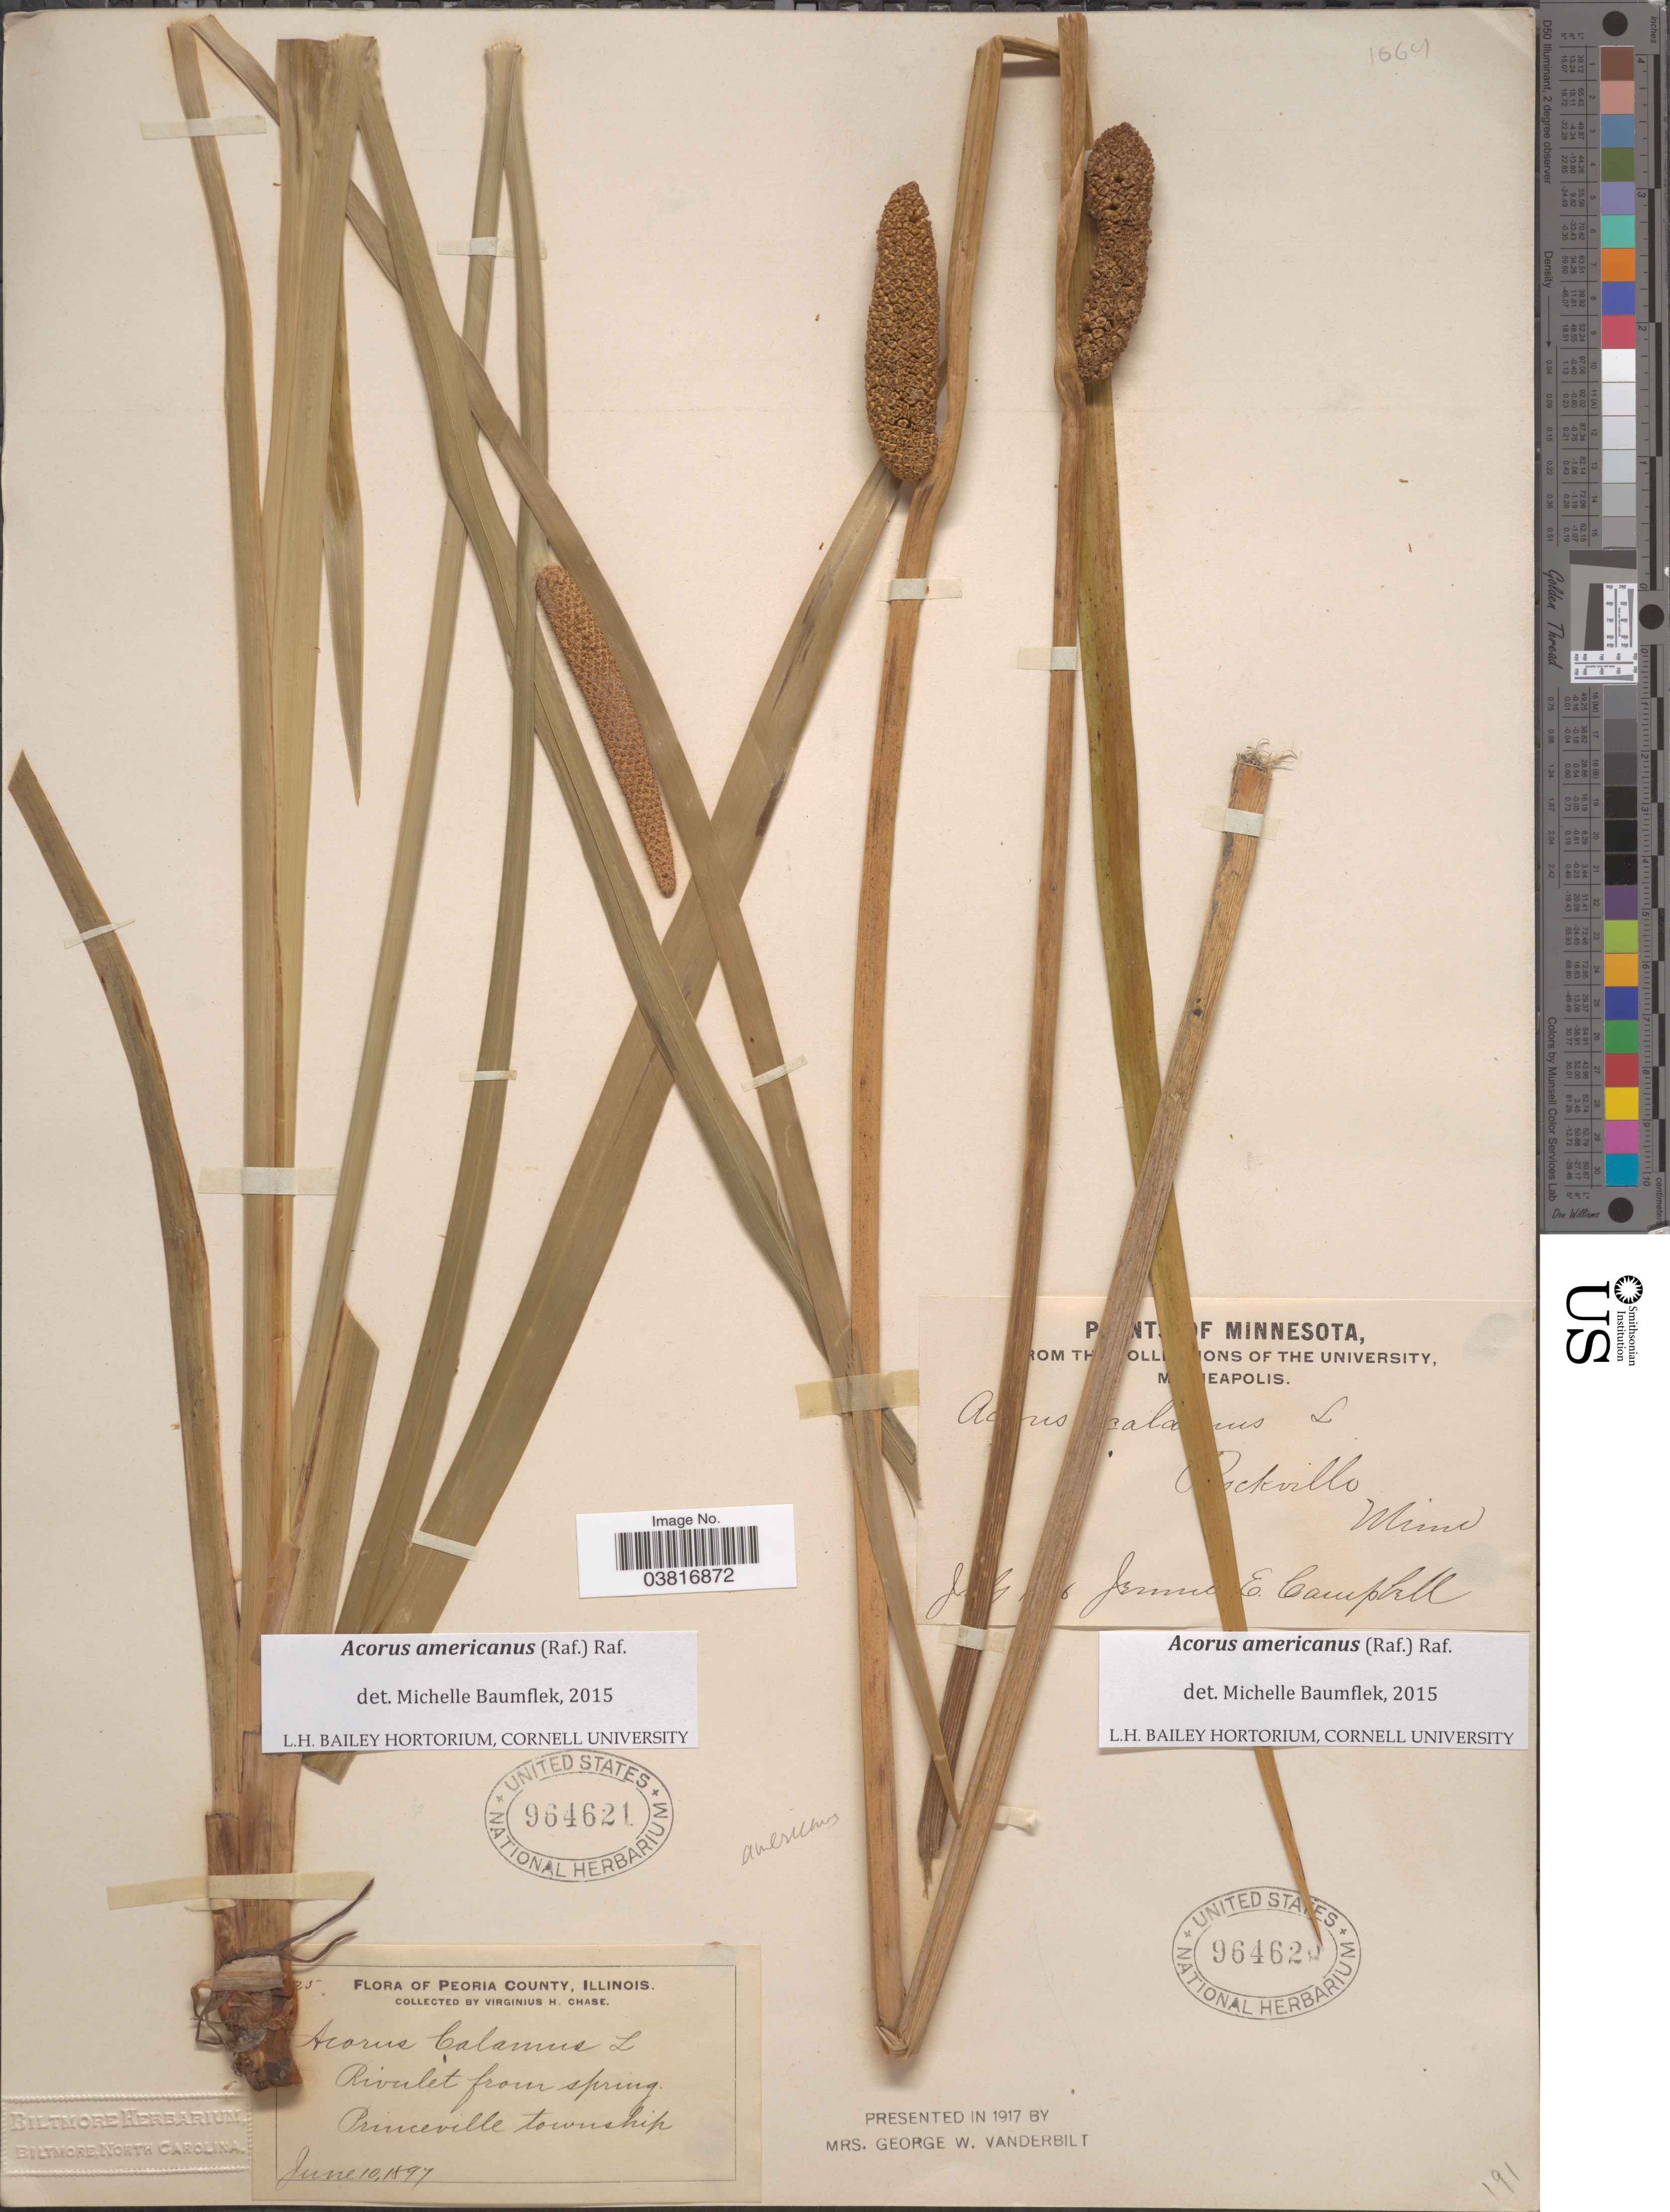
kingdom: Plantae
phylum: Tracheophyta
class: Liliopsida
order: Acorales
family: Acoraceae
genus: Acorus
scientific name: Acorus americanus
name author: (Raf.) Raf.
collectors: J. E. Campbell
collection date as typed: Transcribed d/m/y: /7/16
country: United States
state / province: Minnesota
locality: Rockville.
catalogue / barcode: US 964620-2